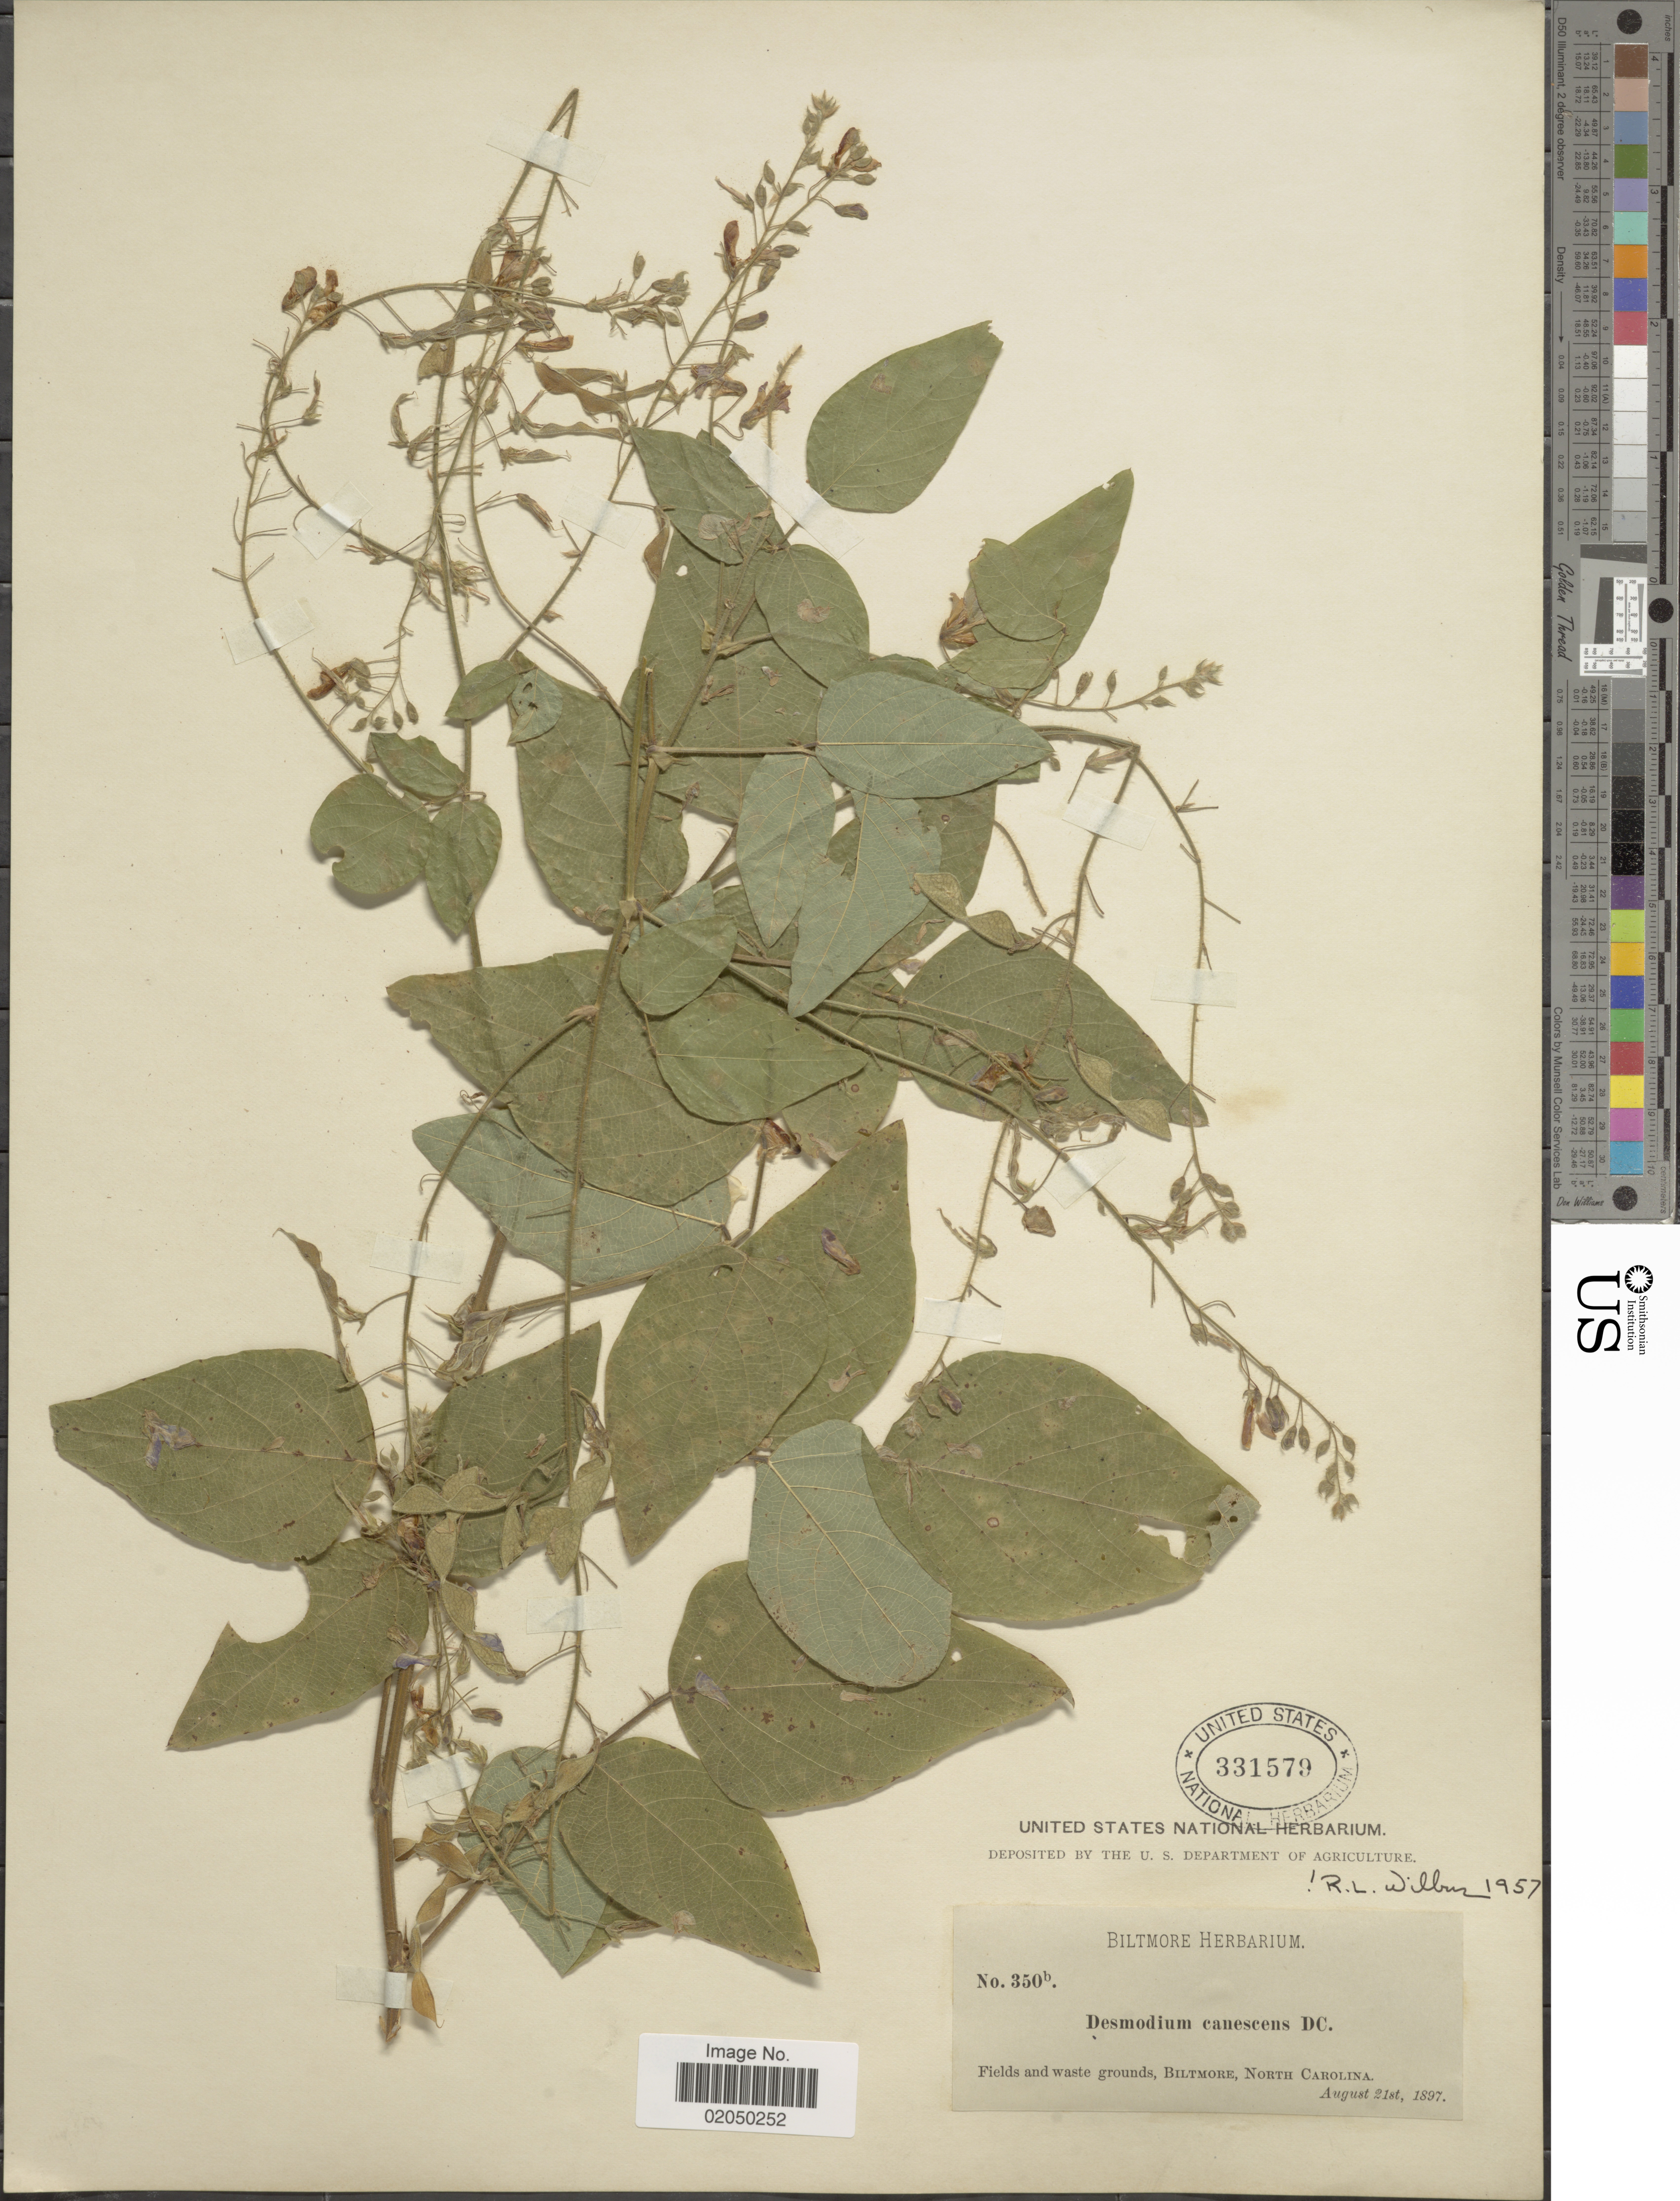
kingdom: Plantae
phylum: Tracheophyta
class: Magnoliopsida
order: Fabales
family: Fabaceae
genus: Desmodium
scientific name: Desmodium canescens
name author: (L.) DC.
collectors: ex herb. Biltmore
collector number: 350b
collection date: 1897-08-21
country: United States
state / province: North Carolina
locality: Biltmore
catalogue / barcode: US 331579